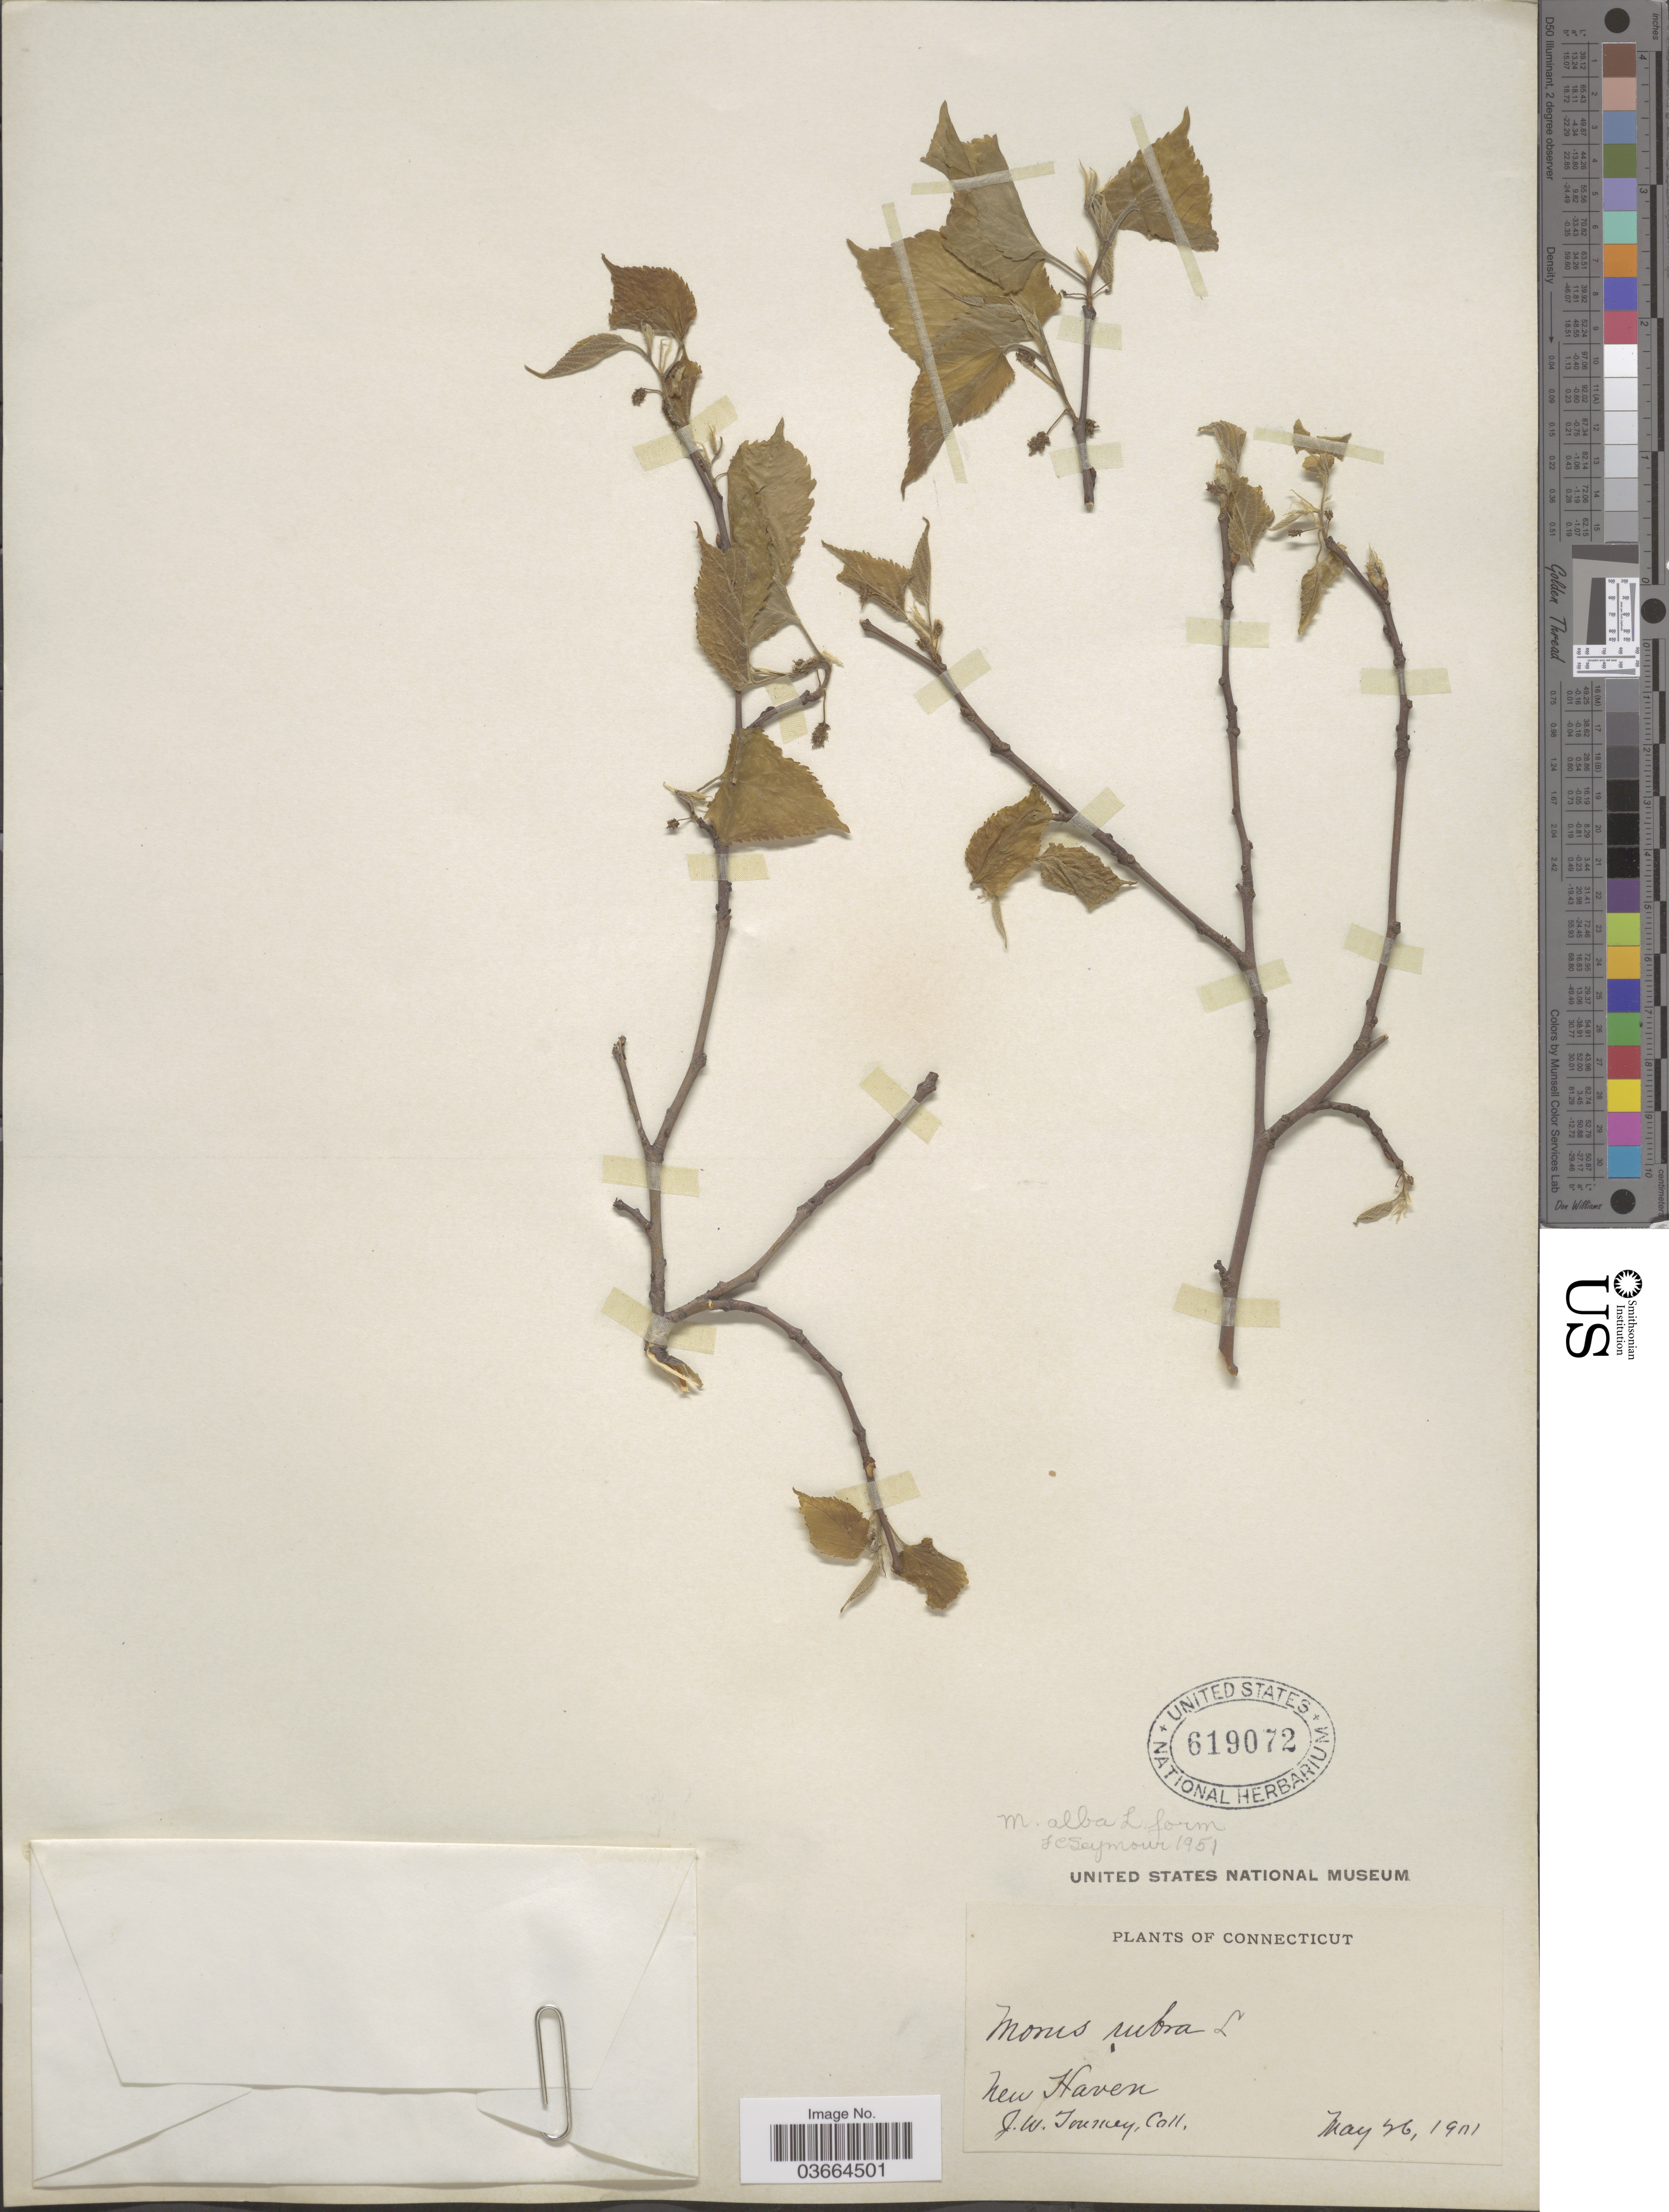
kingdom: Plantae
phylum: Tracheophyta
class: Magnoliopsida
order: Rosales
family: Moraceae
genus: Morus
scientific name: Morus alba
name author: L.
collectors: J. W. Toumey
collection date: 1901-05-26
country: United States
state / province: Connecticut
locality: New Haven.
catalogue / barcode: US 619072